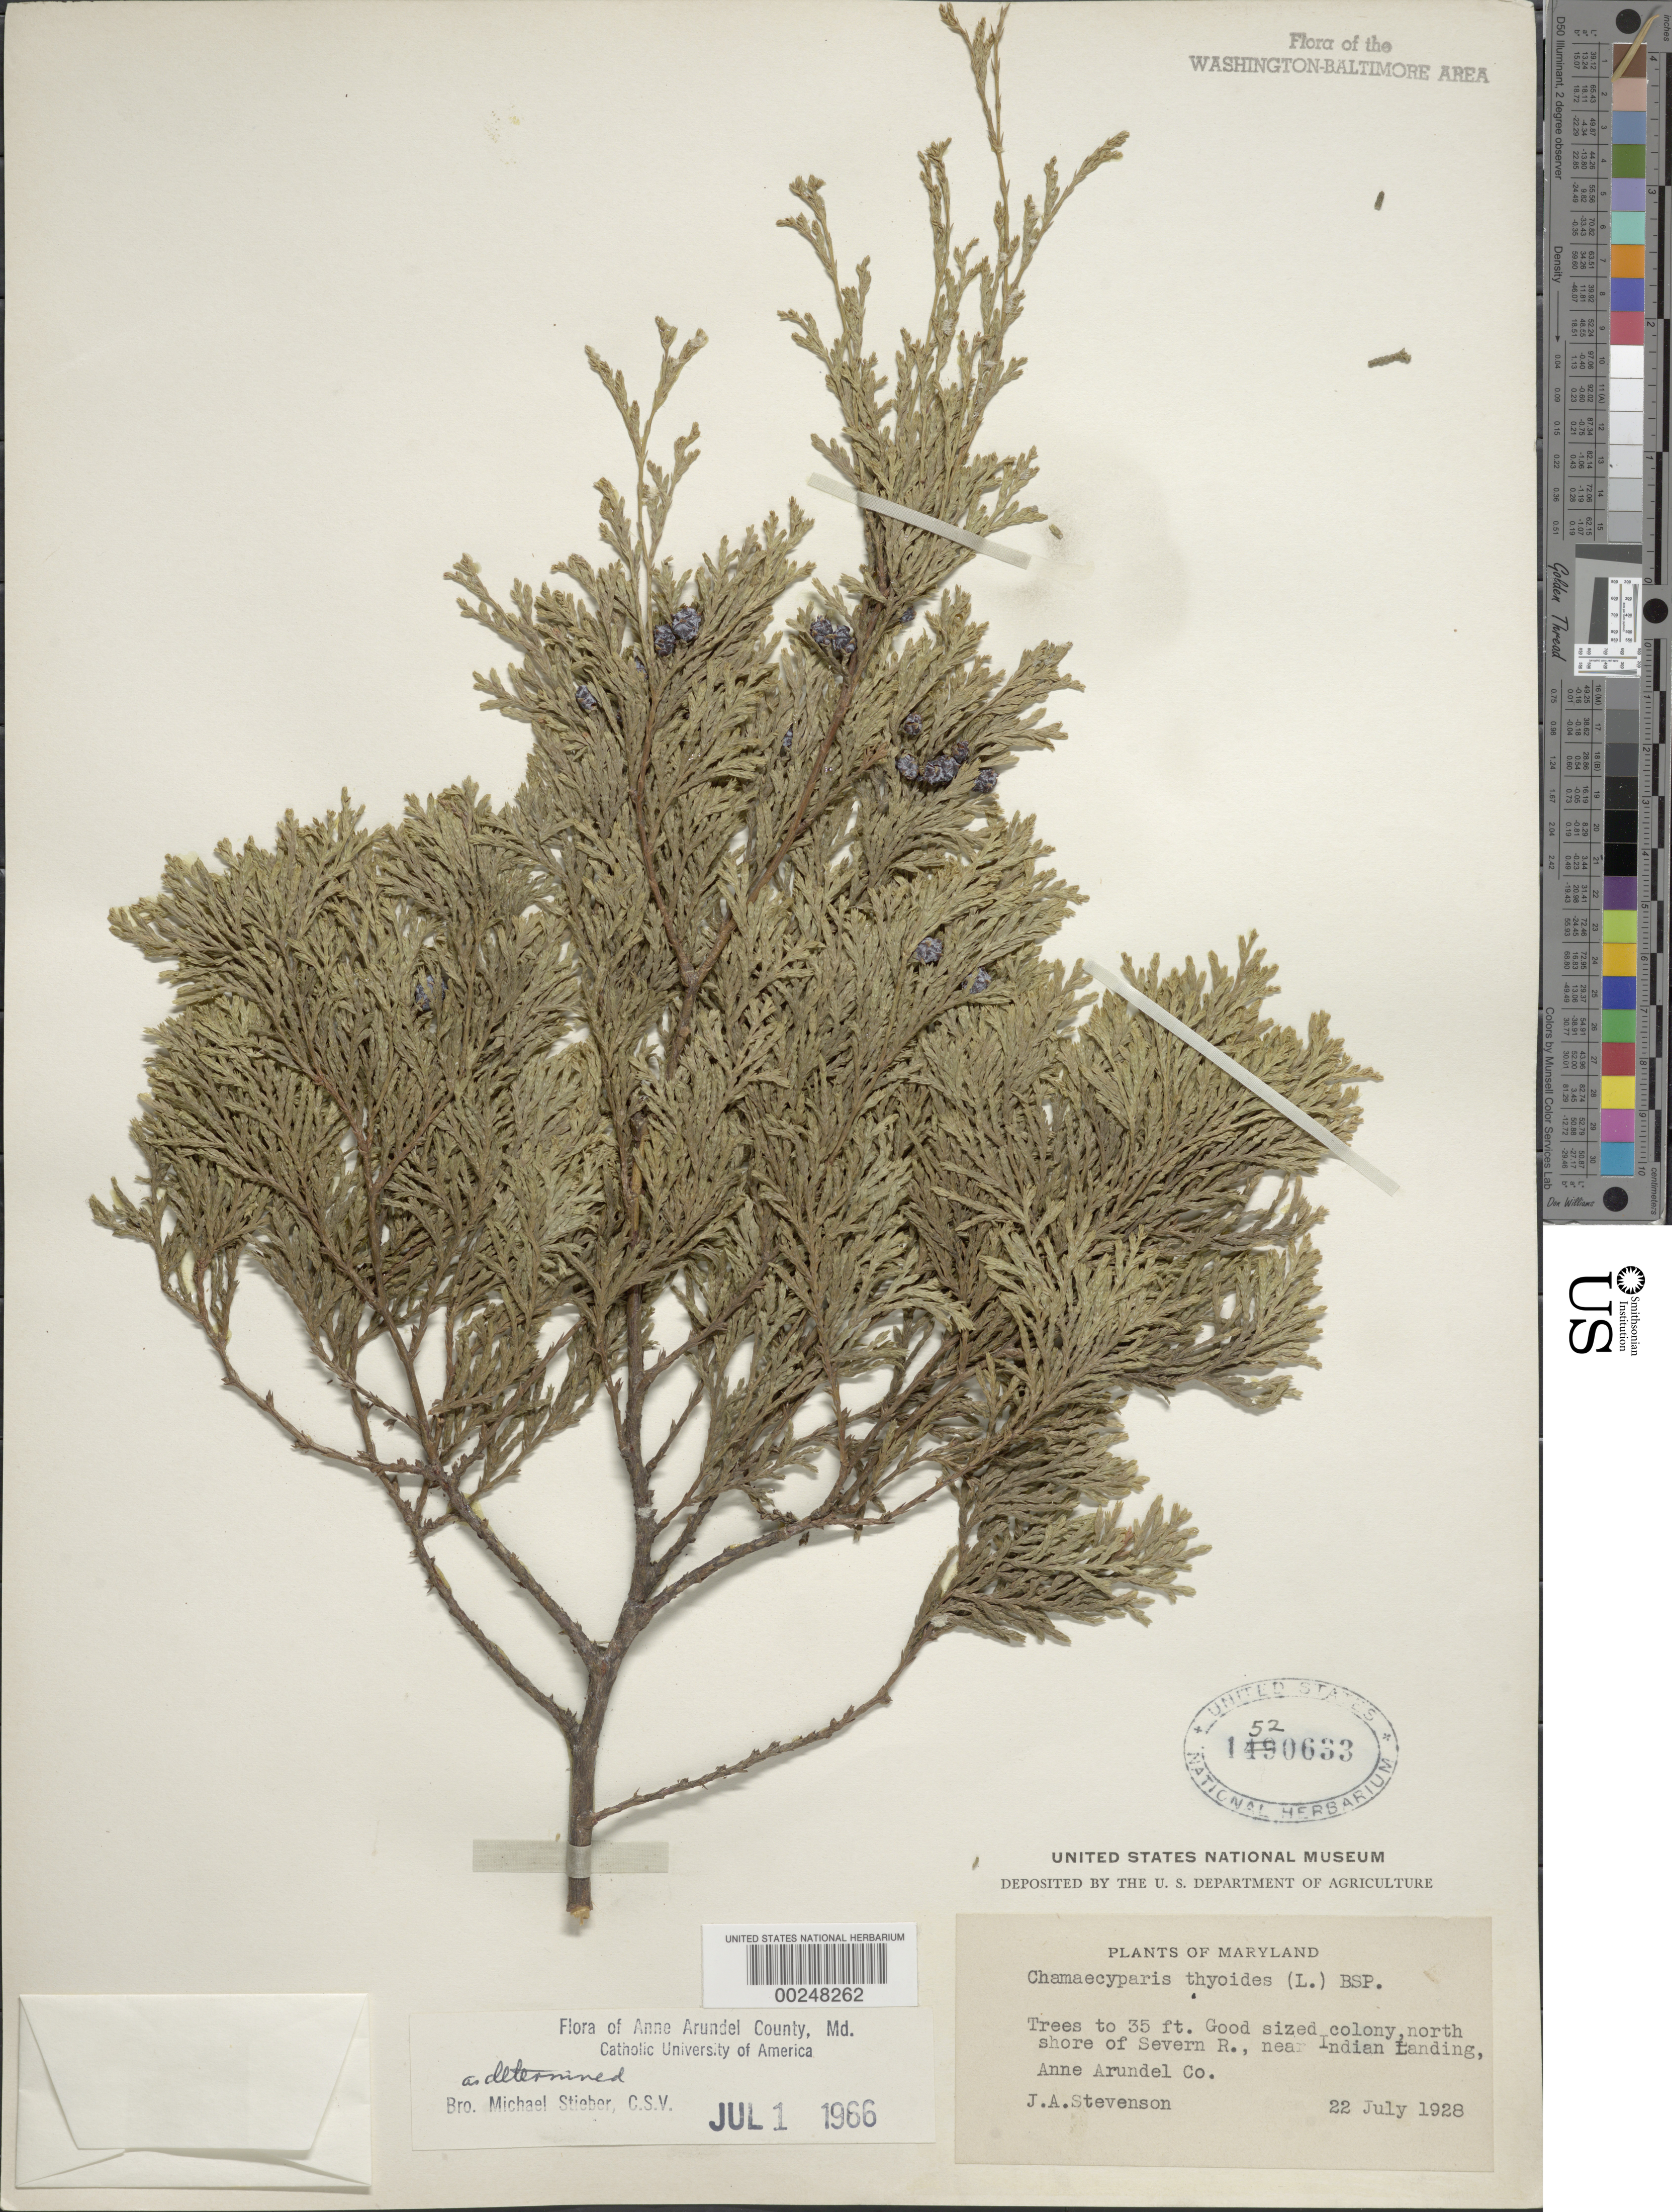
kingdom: Plantae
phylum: Tracheophyta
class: Pinopsida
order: Pinales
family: Cupressaceae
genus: Chamaecyparis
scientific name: Chamaecyparis thyoides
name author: (L.) Britton, Stearns & Poggenb.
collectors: J. Stevenson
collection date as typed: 22 Jul 1928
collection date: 1928-07-22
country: United States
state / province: Maryland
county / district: Anne Arundel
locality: N shore of Severn River, near Indian Landing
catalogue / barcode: US 1520633